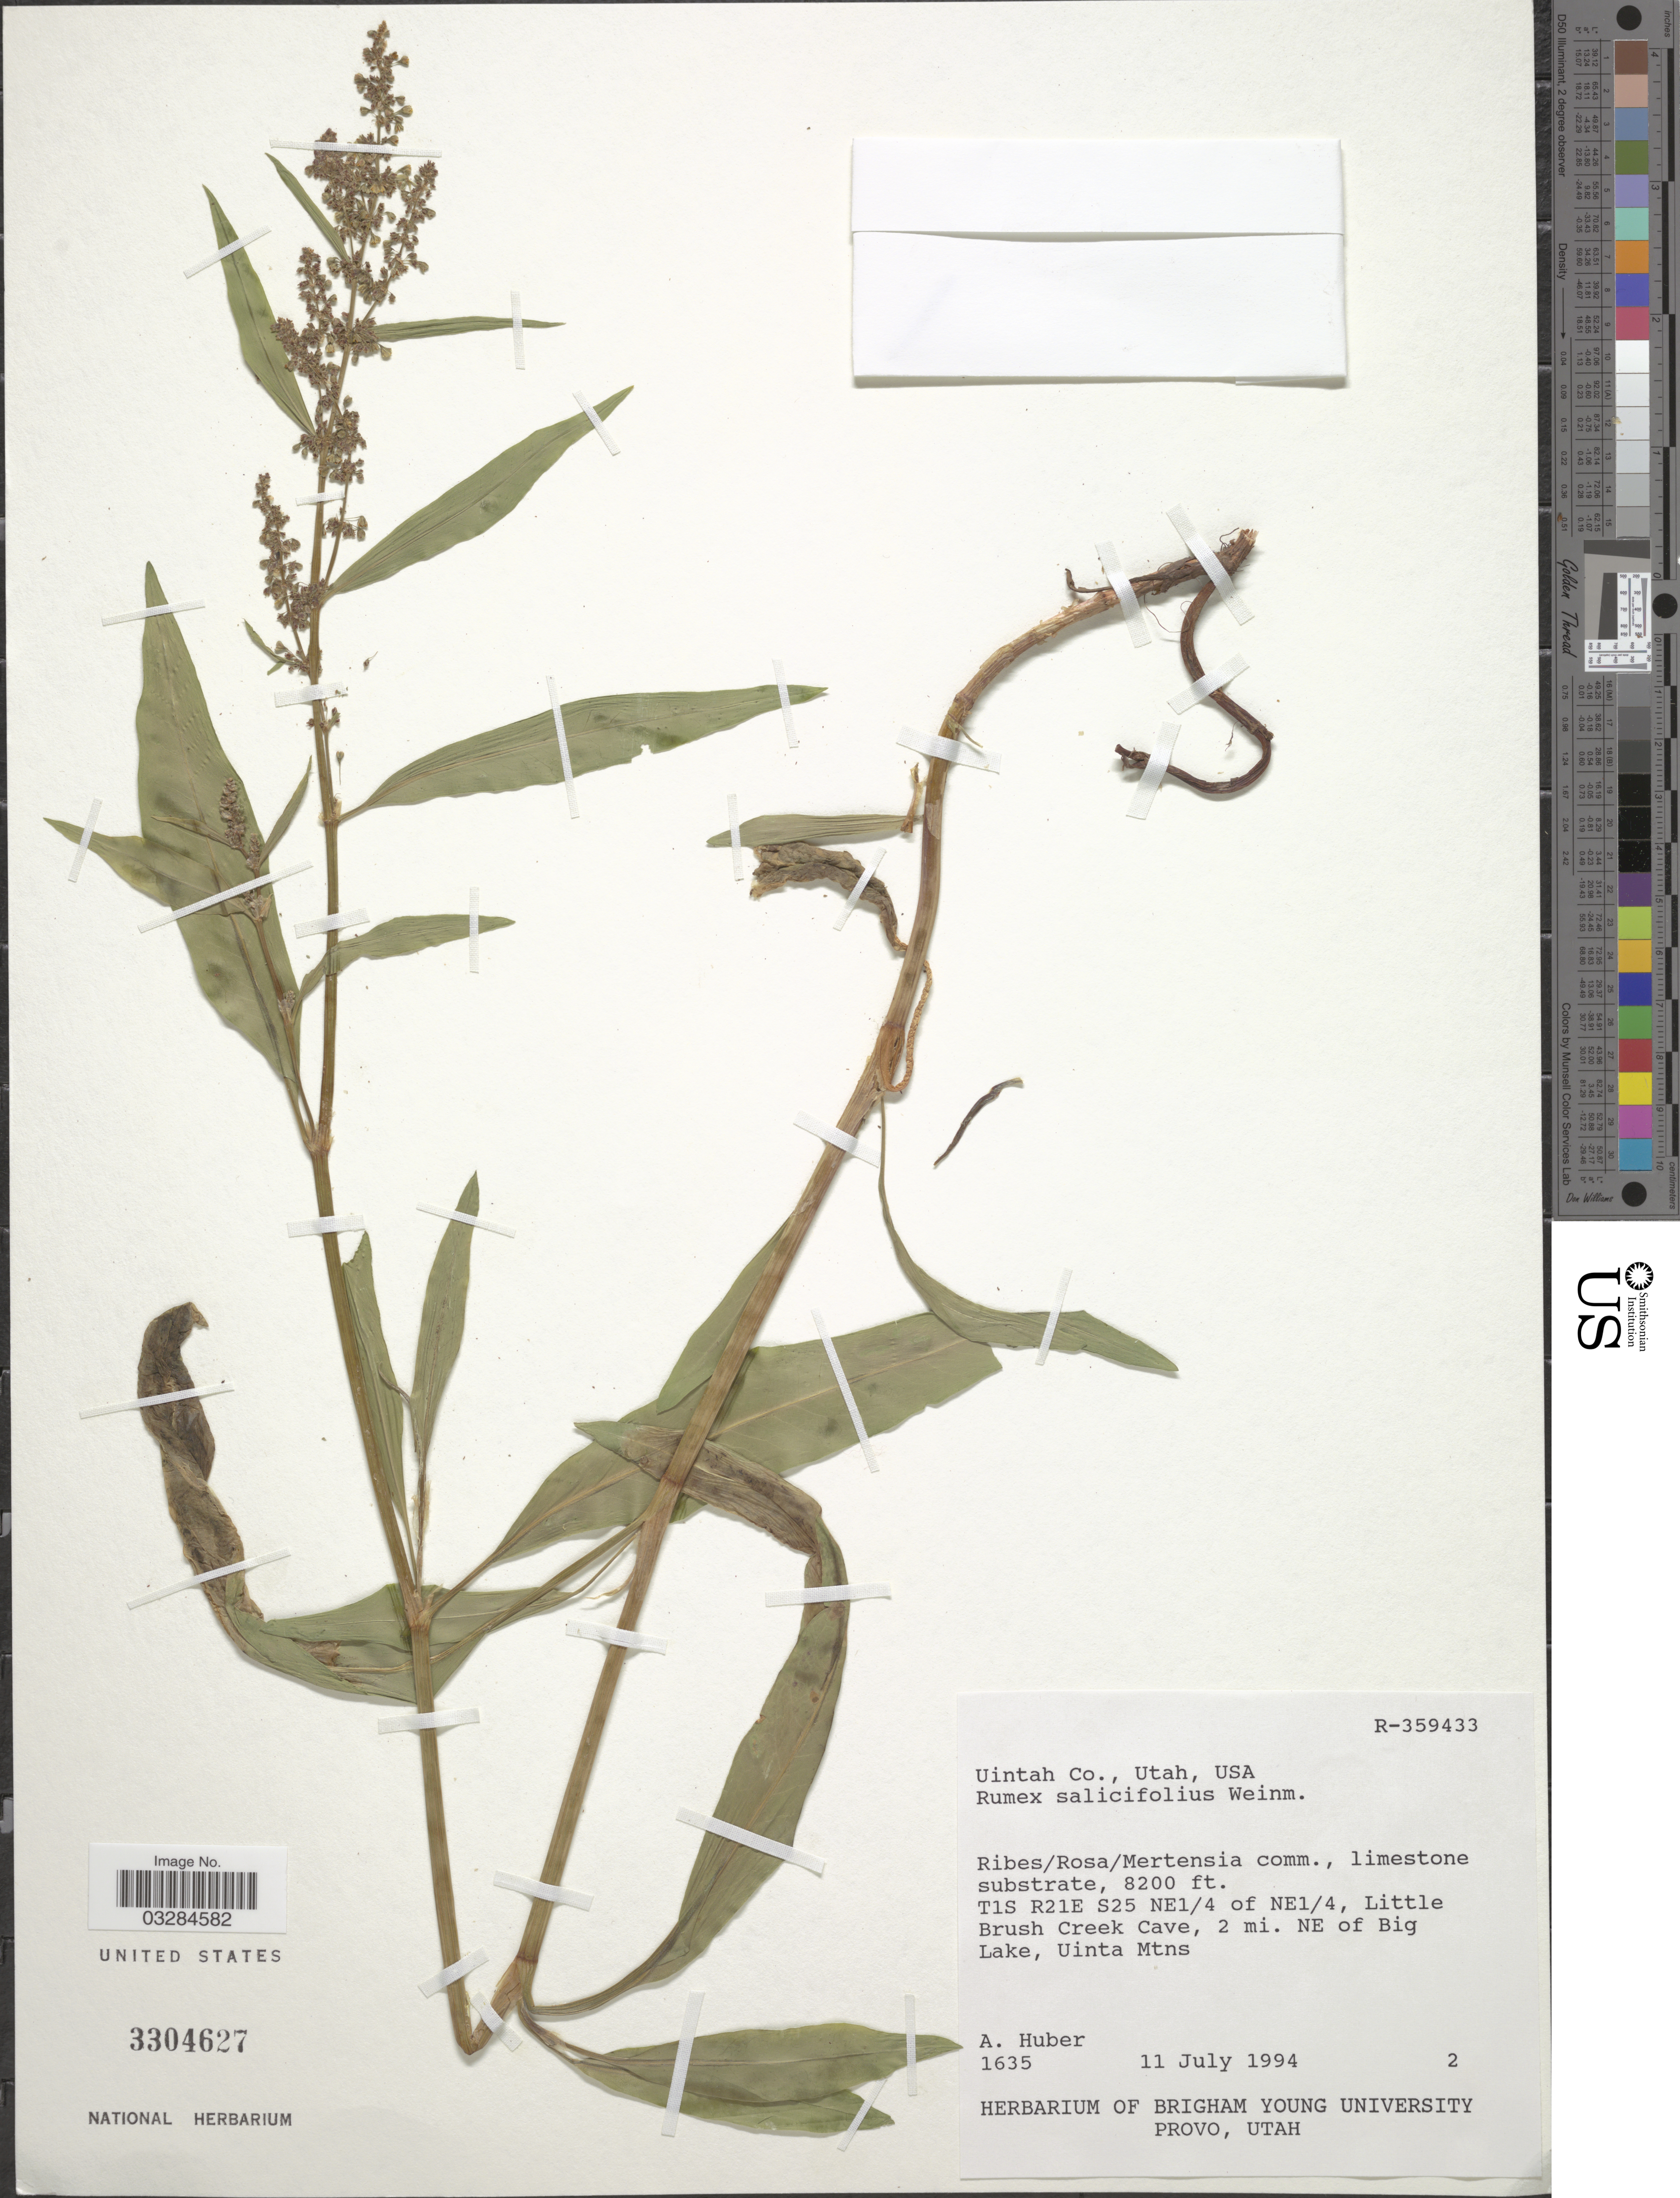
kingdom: Plantae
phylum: Tracheophyta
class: Magnoliopsida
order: Caryophyllales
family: Polygonaceae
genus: Rumex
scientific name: Rumex salicifolius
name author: Weinm.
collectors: A. Huber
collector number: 1635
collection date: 1994-07-11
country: United States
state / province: Utah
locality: Uintah Co., T1S R21E S25 NE1/4 of NE1/4, Little Brush Creek Cave, 2 mi. NE of Big Lake, Uinta Mtns.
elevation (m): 2499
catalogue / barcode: US 3304627